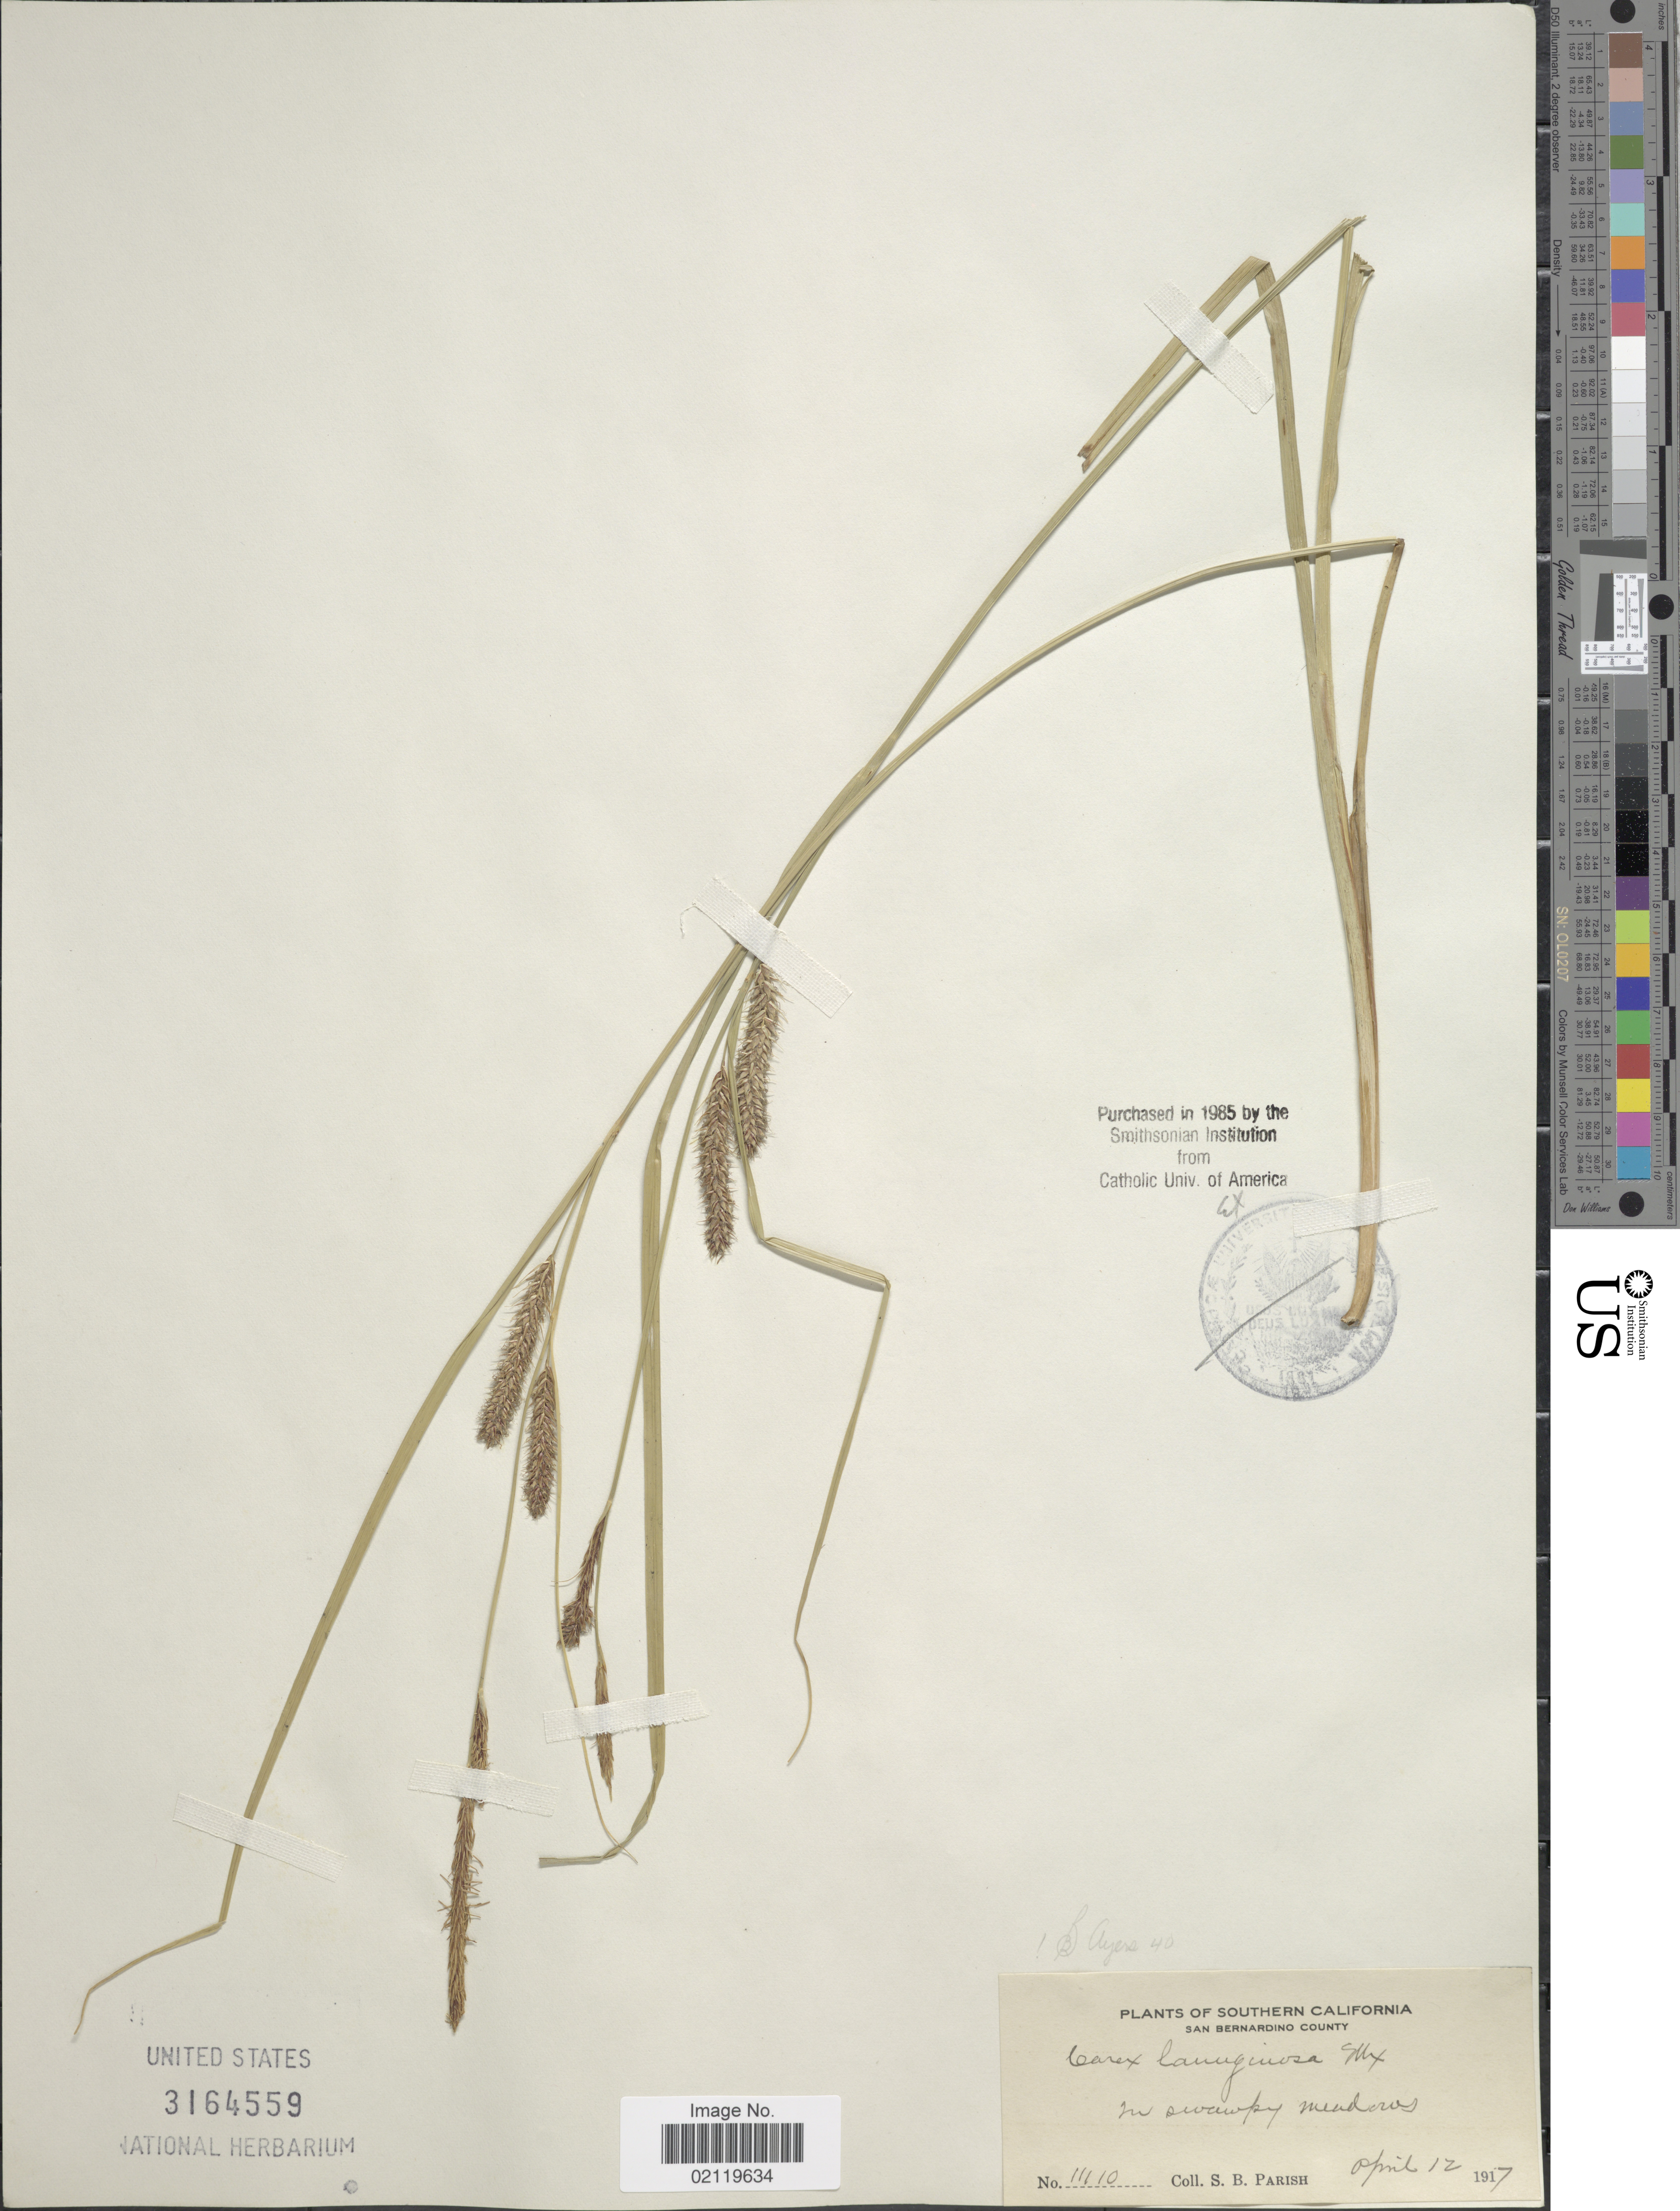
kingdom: Plantae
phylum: Tracheophyta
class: Liliopsida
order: Poales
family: Cyperaceae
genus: Carex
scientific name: Carex pellita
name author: Muhl. ex Willd.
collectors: S. B. Parish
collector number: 11110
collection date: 1917-04-12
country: United States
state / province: California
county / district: San Bernardino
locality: Southern California. San Bernardino County. In swampy meadow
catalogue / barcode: US 3164559